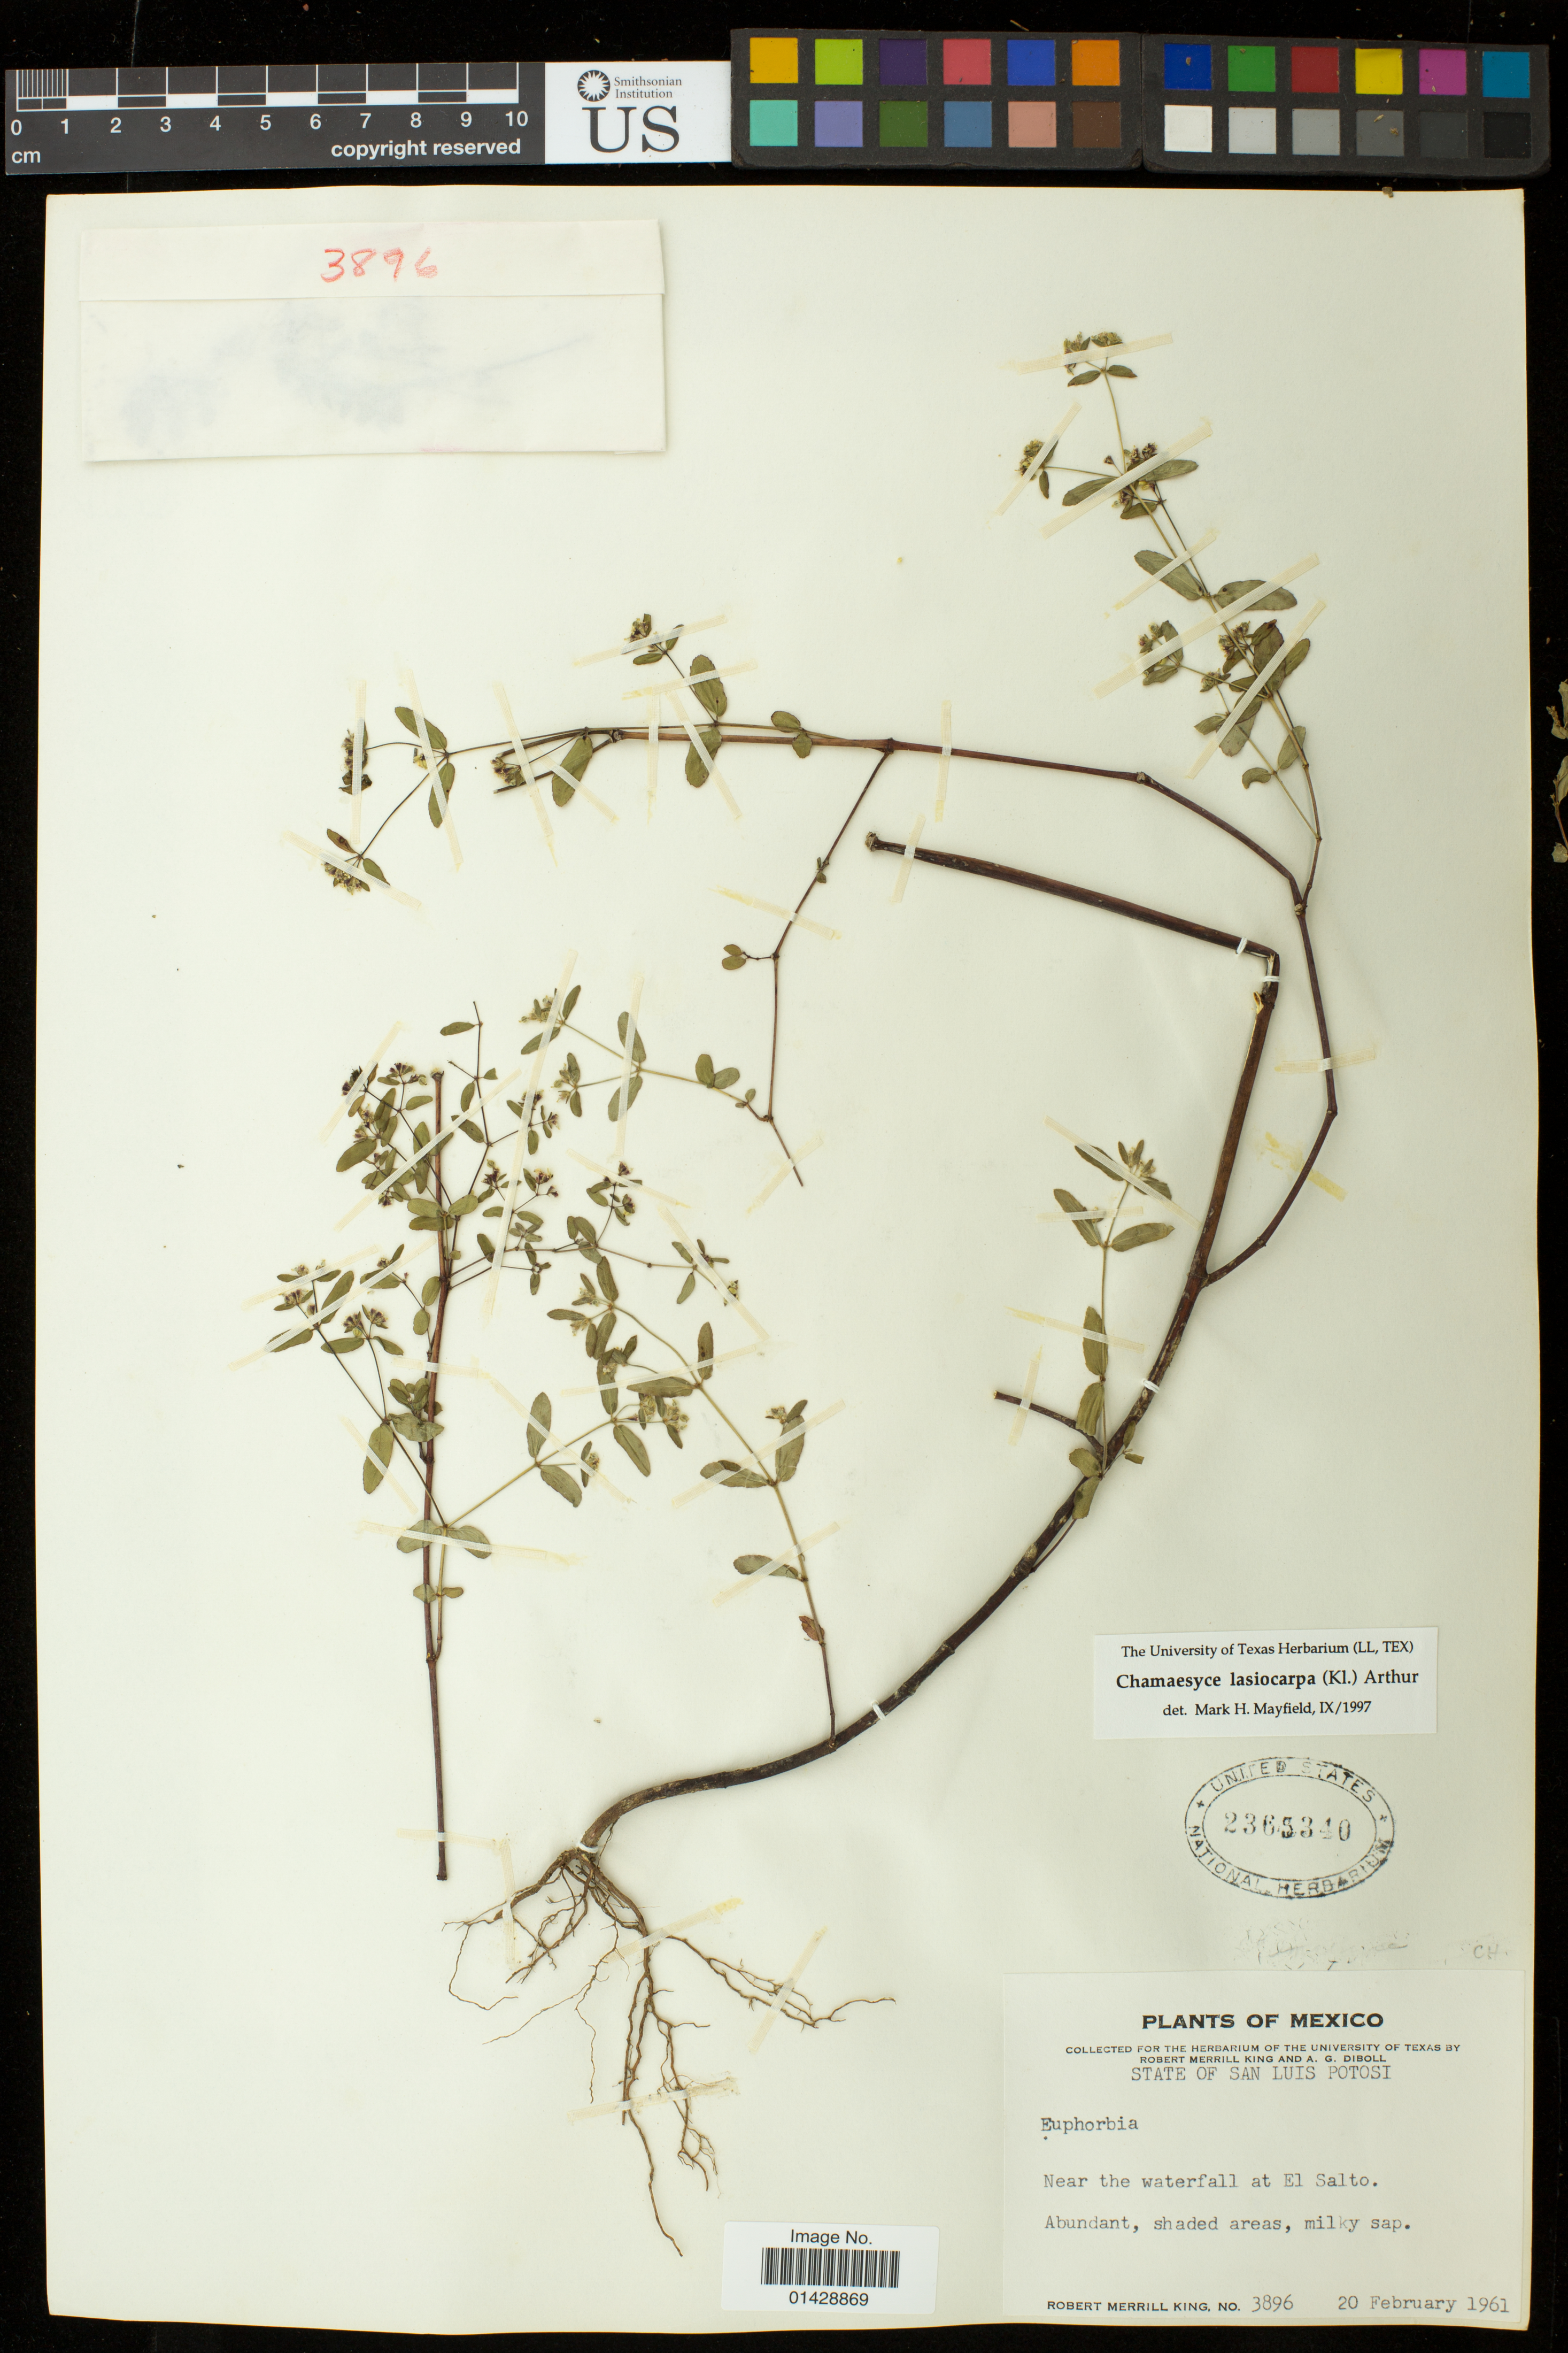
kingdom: Plantae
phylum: Tracheophyta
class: Magnoliopsida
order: Malpighiales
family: Euphorbiaceae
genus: Euphorbia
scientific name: Euphorbia lasiocarpa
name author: Klotzsch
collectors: R. M. King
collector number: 3896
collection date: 1961-02-20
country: Mexico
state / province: San Luis Potosí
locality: Near the waterfall at El Salto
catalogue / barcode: US 2365340